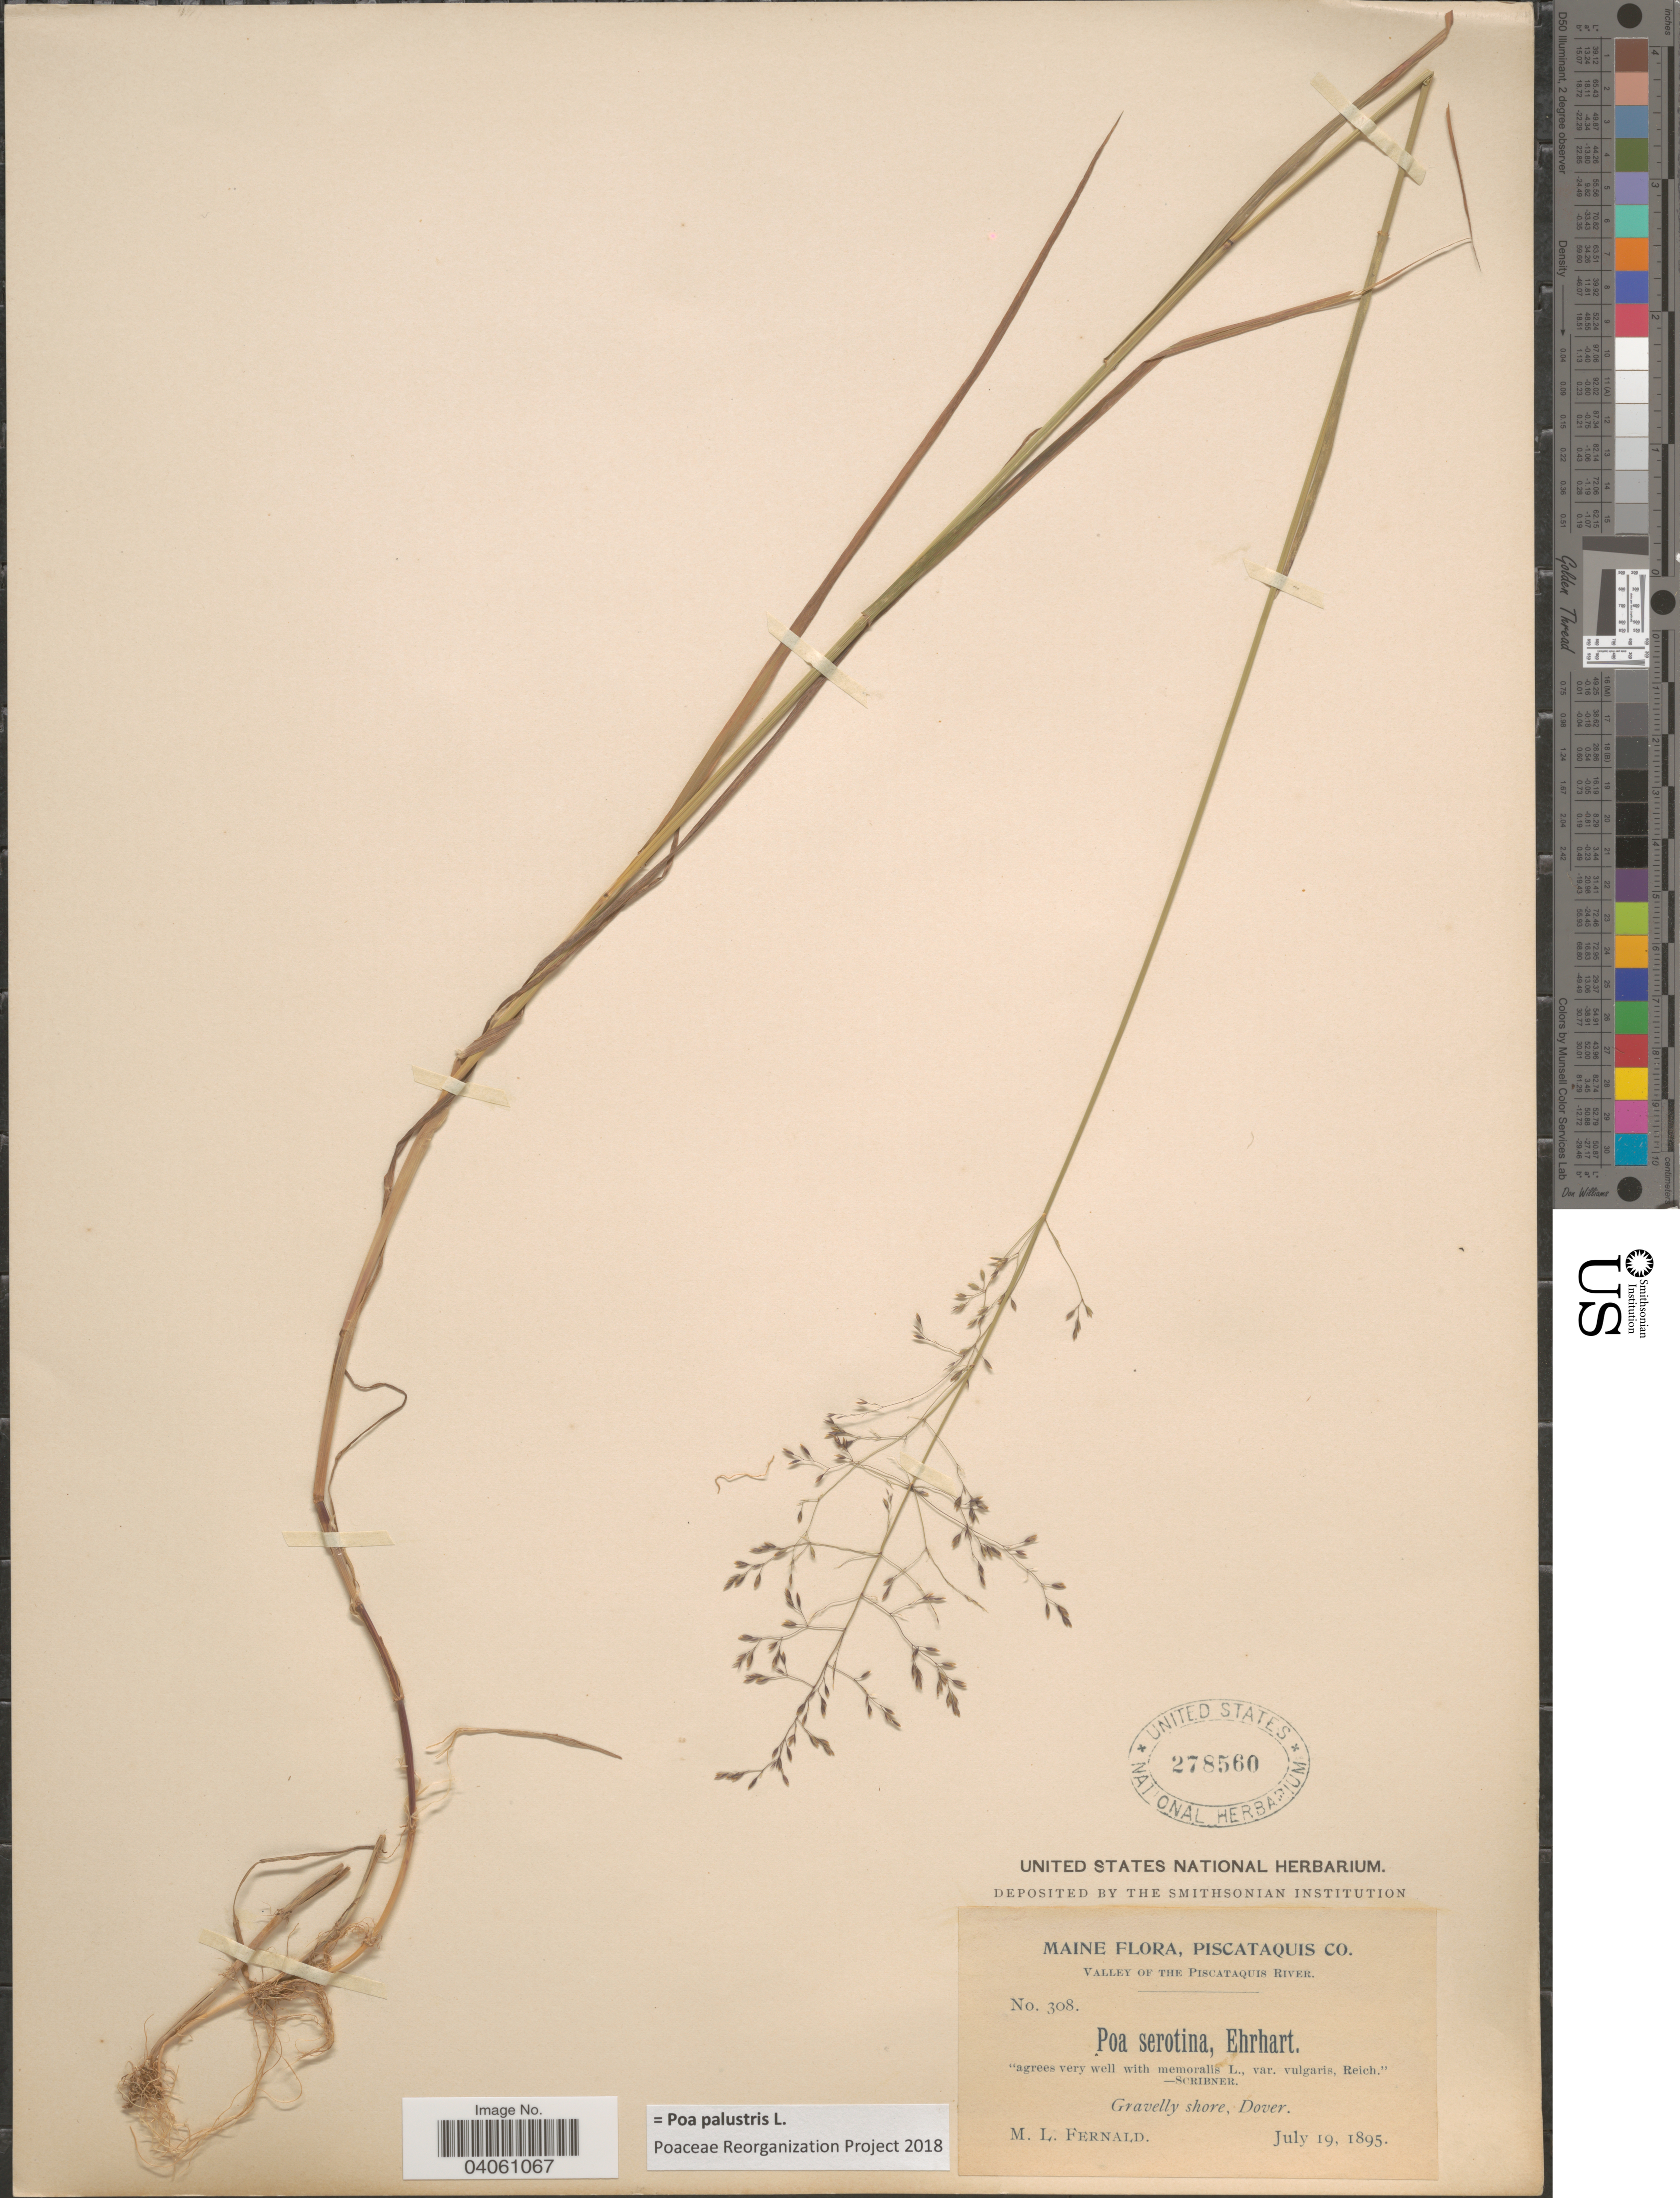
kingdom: Plantae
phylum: Tracheophyta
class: Liliopsida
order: Poales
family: Poaceae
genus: Poa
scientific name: Poa palustris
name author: L.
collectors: M. L. Fernald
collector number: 308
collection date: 1895-07-19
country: United States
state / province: Maine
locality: Piscataquis Co. Valley of the Piscataquis River. Dover.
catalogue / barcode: US 278560